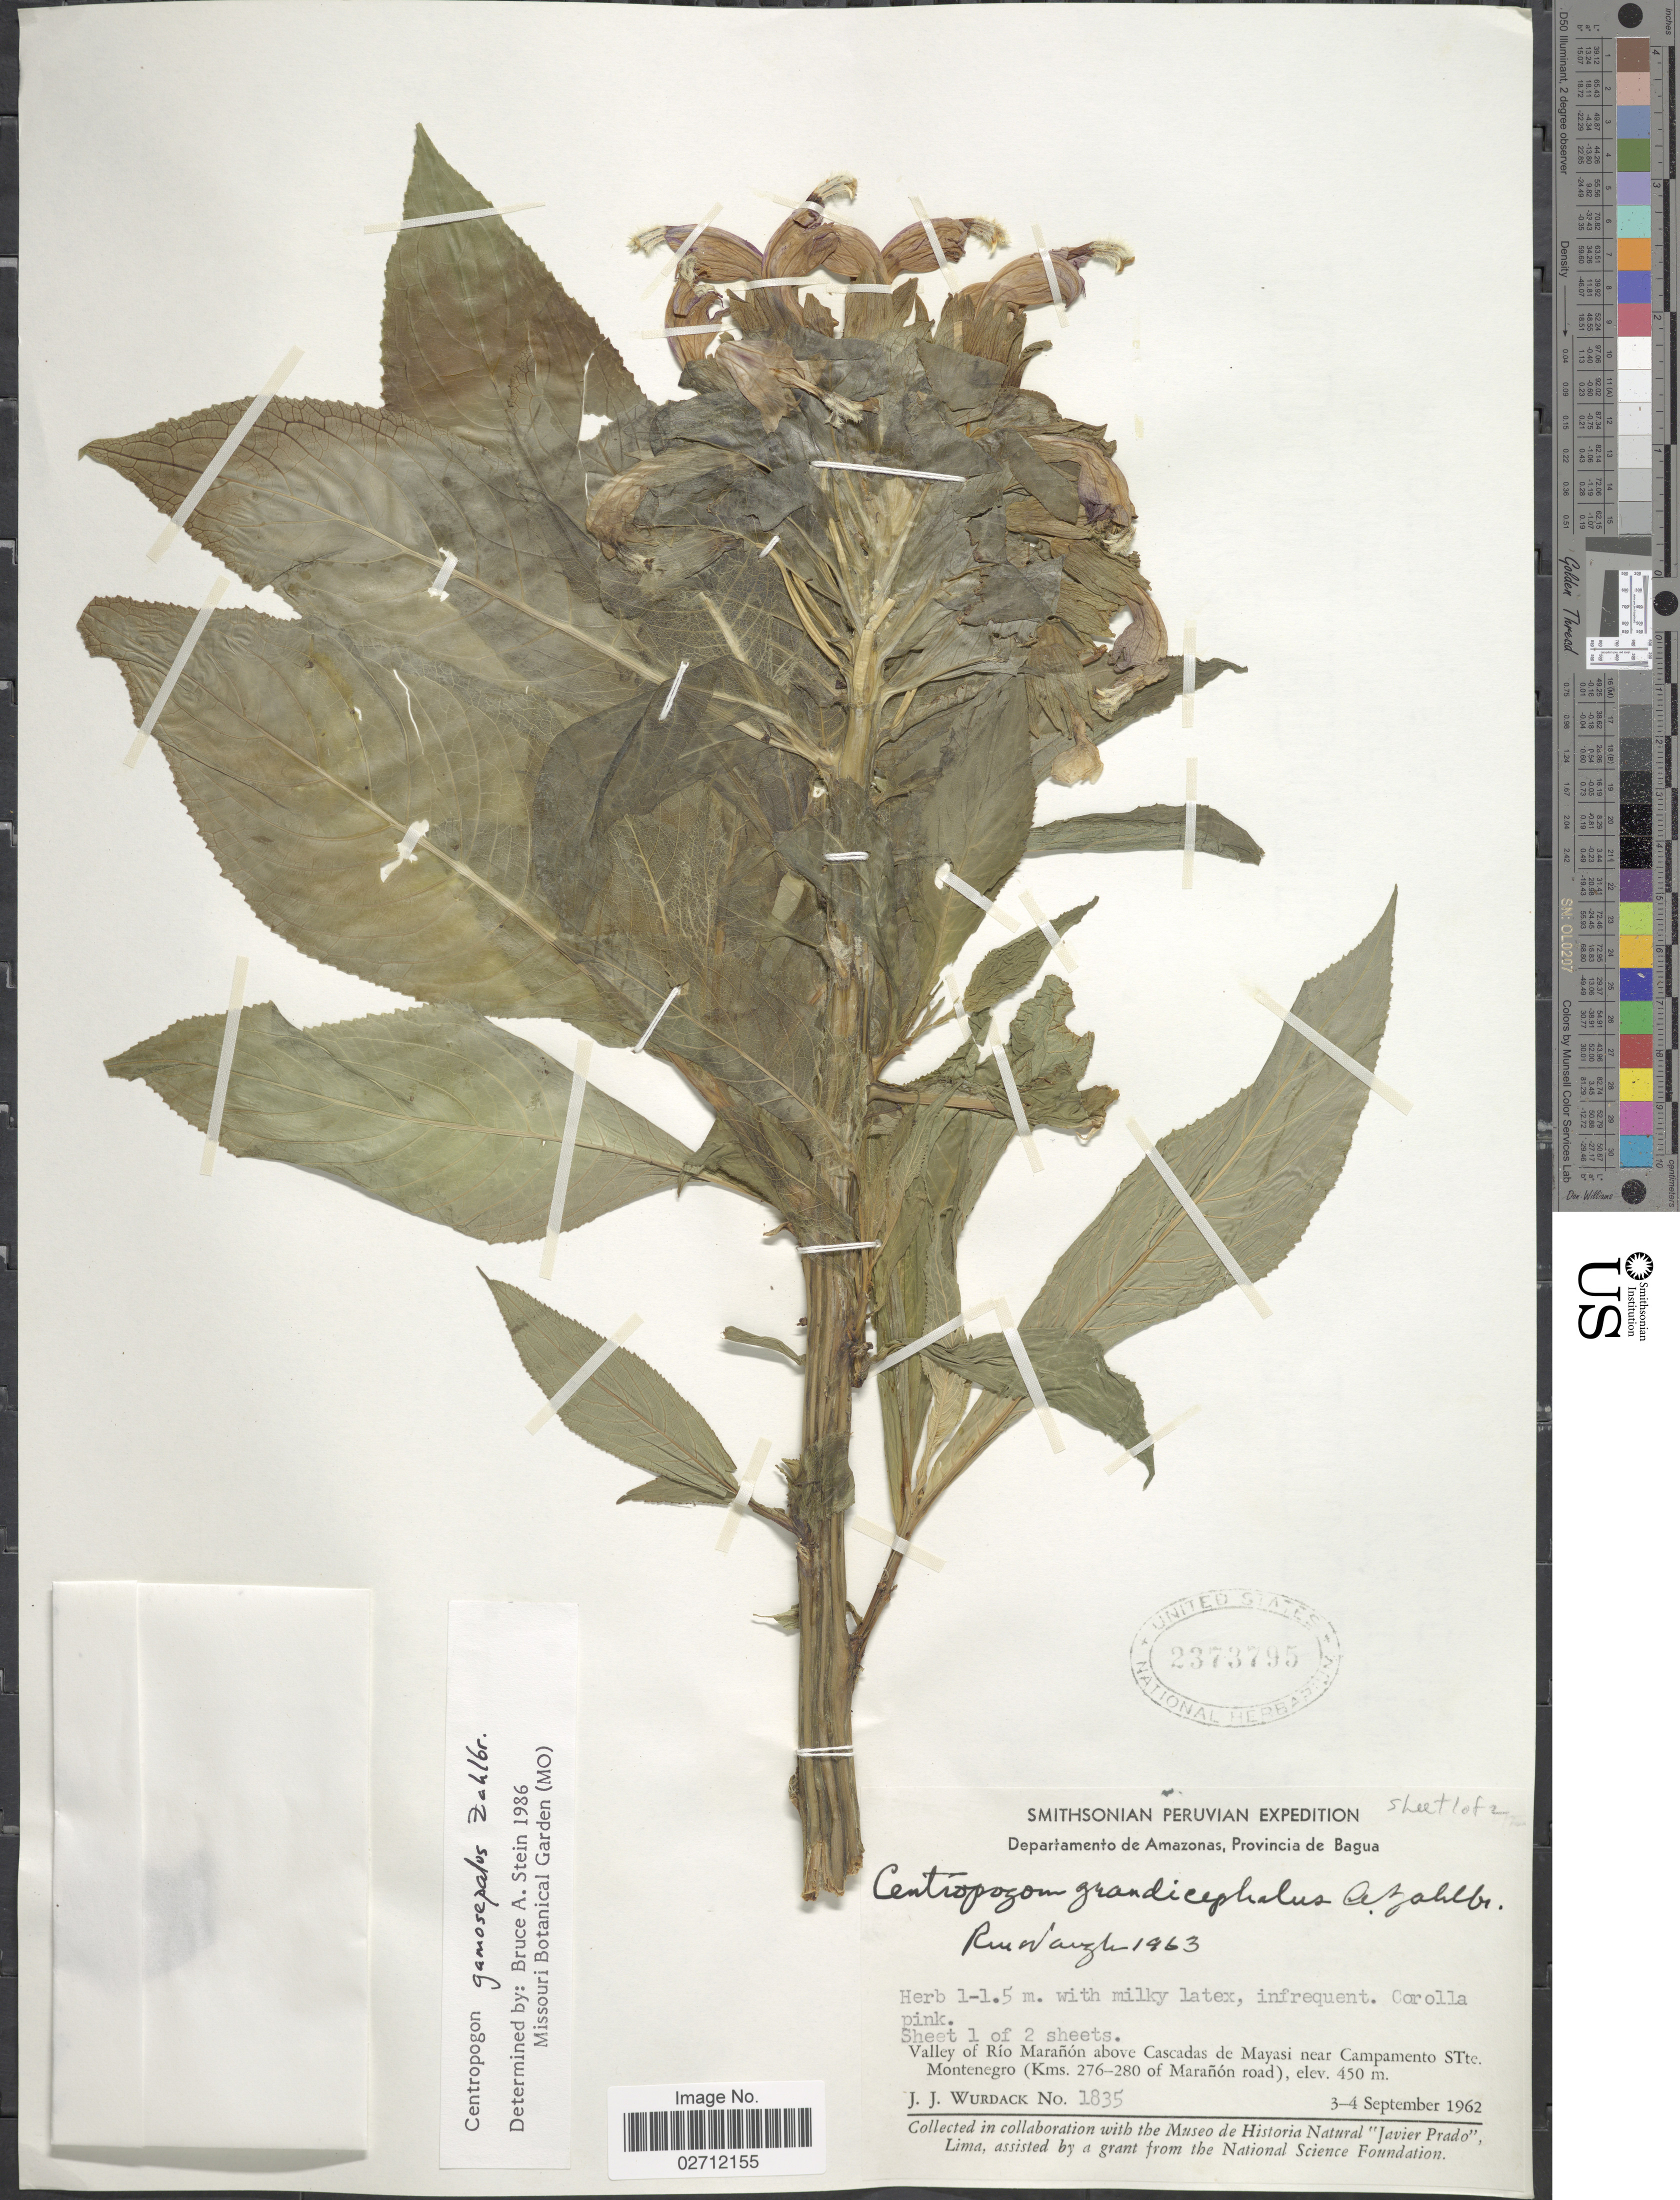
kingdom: Plantae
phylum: Tracheophyta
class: Magnoliopsida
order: Asterales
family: Campanulaceae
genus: Centropogon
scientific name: Centropogon gamosepalus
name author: Zahlbr.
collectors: J. J. Wurdack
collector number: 1835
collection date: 1962-09-03/1962-09-04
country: Peru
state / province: Amazonas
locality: Provincia de Bagua, Valley of Rio Maranon above Cascadas de Mayasi near Campamento STte. Montenegro (Kms. 276-280 of Maranon road).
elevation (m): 450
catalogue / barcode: US 2373795